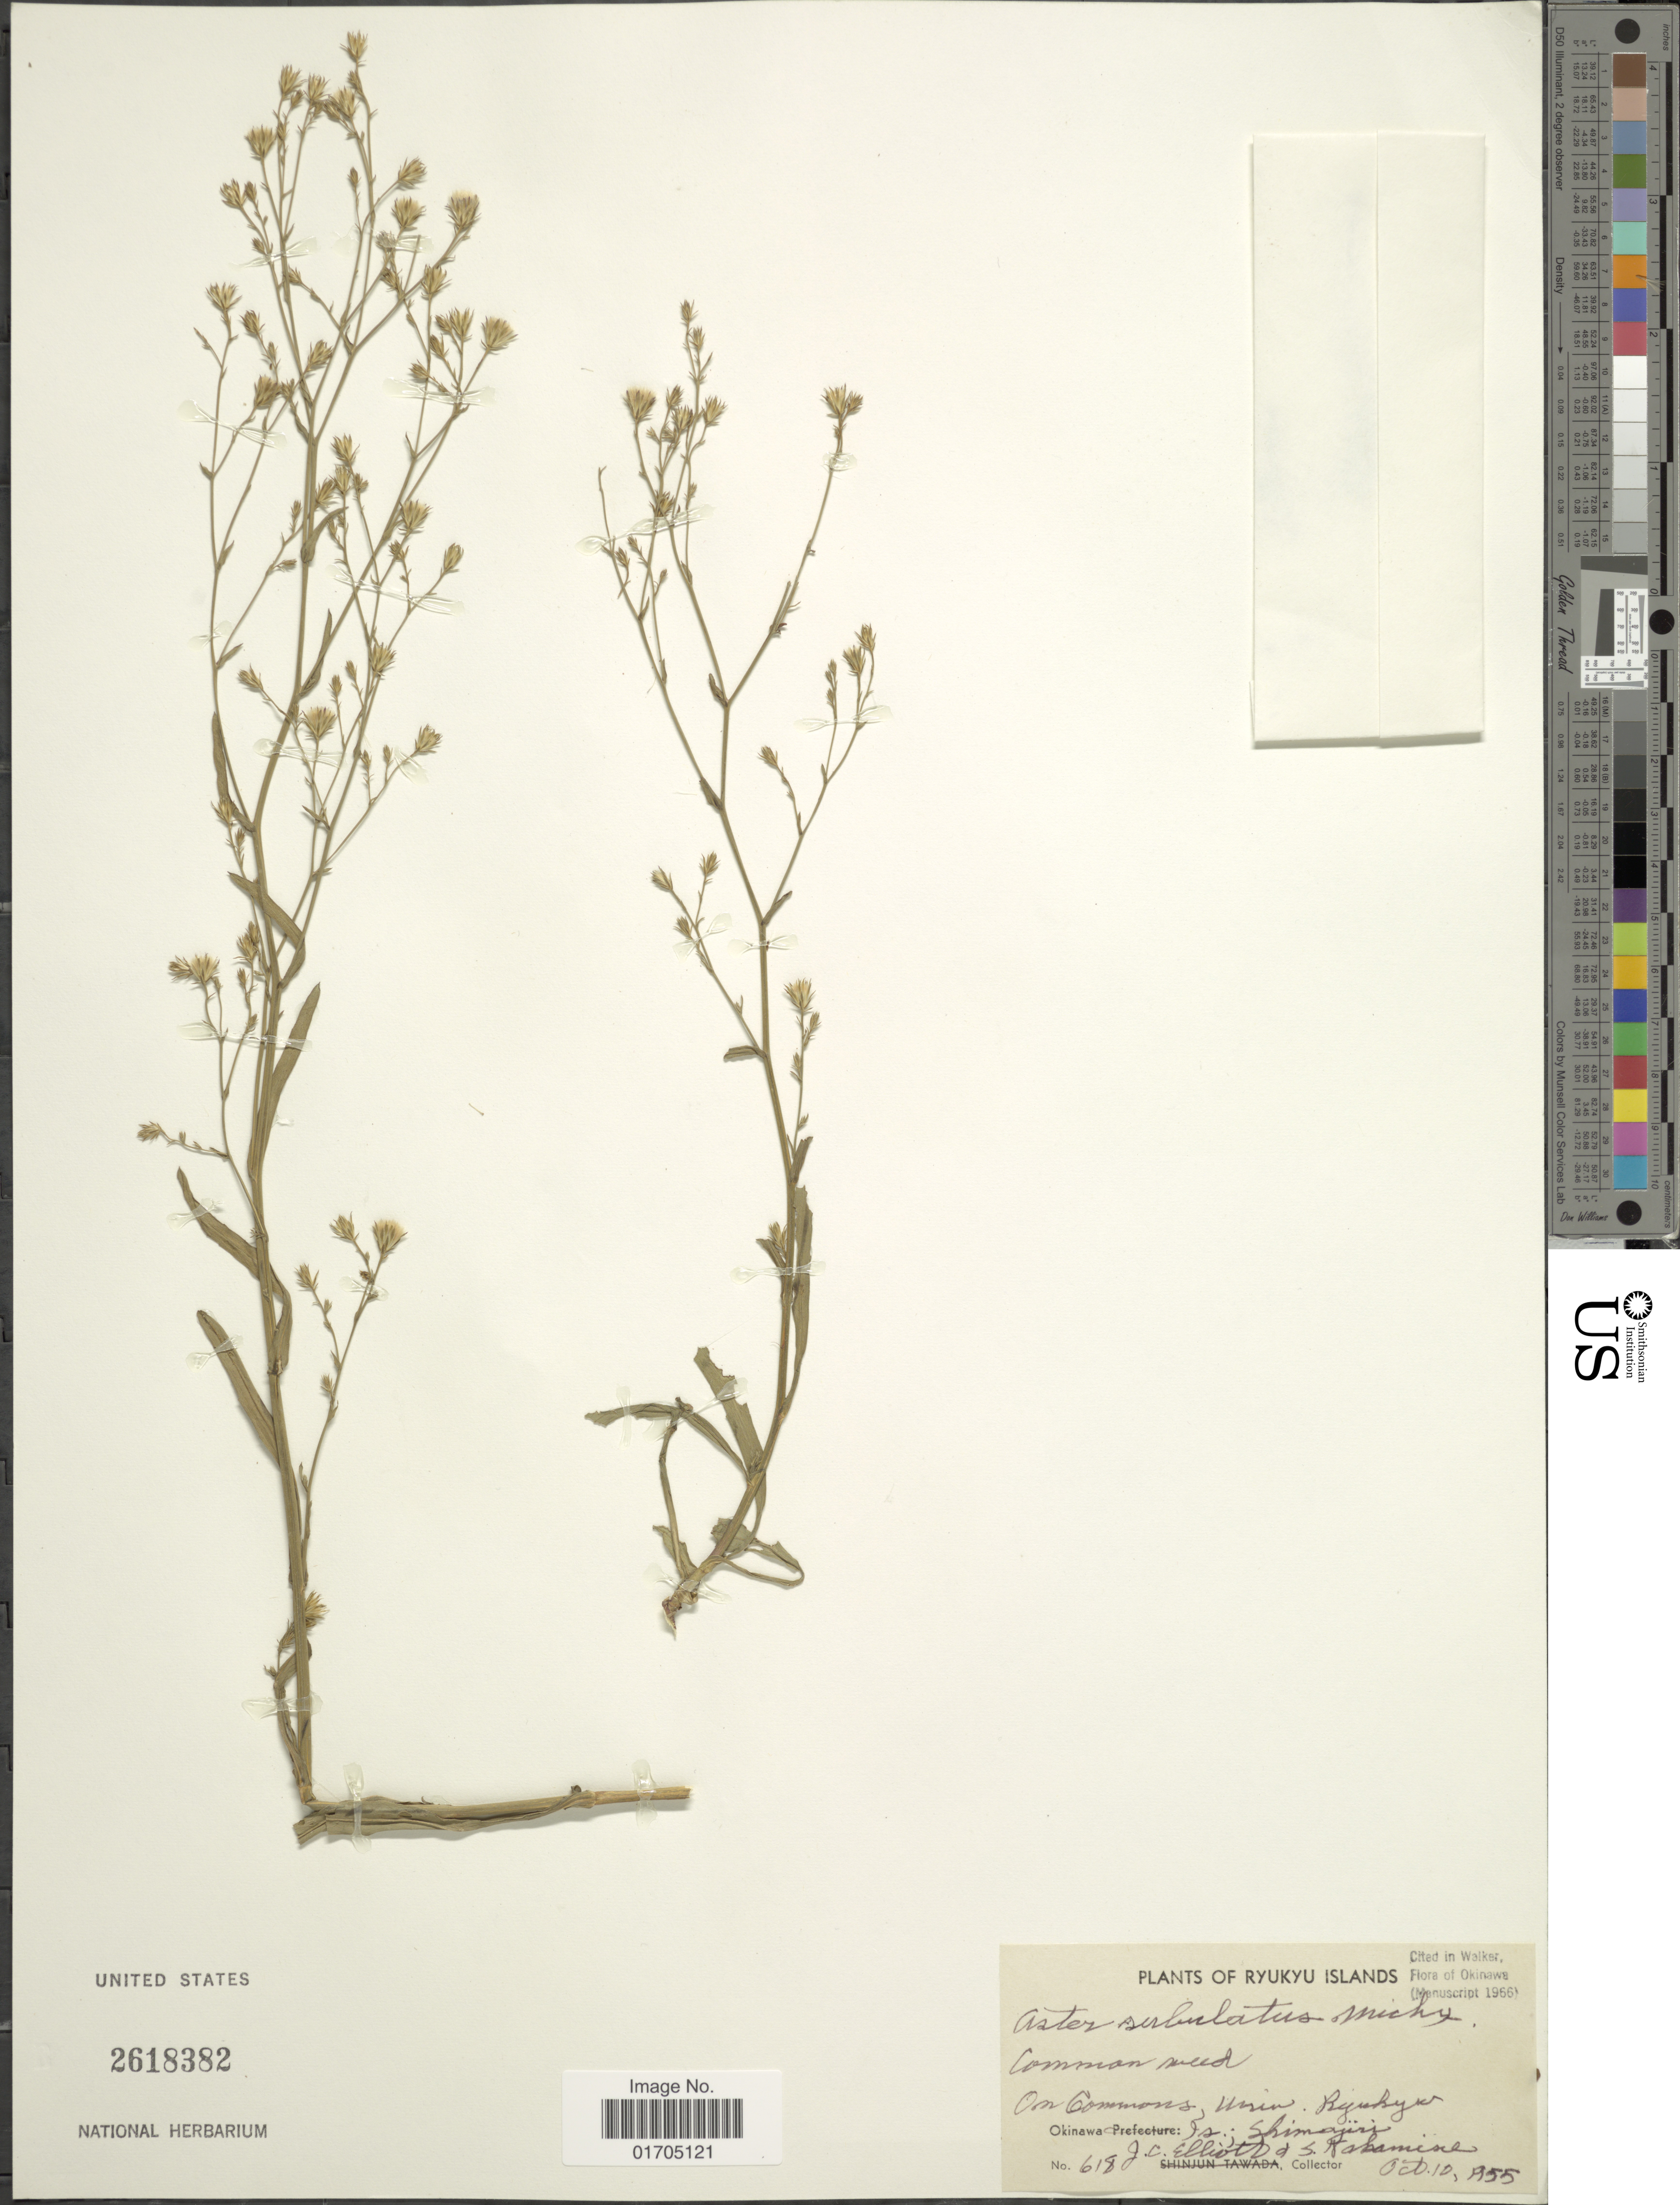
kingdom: Plantae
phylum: Tracheophyta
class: Magnoliopsida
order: Asterales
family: Asteraceae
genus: Symphyotrichum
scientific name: Symphyotrichum subulatum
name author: (Michx.) G.L. Nesom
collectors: J. Elliot & S. Nakamine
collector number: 618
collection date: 1955-10-10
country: Japan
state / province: Okinawa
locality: Ryukyu Islands, Is: Shimajiri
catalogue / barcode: US 2618382